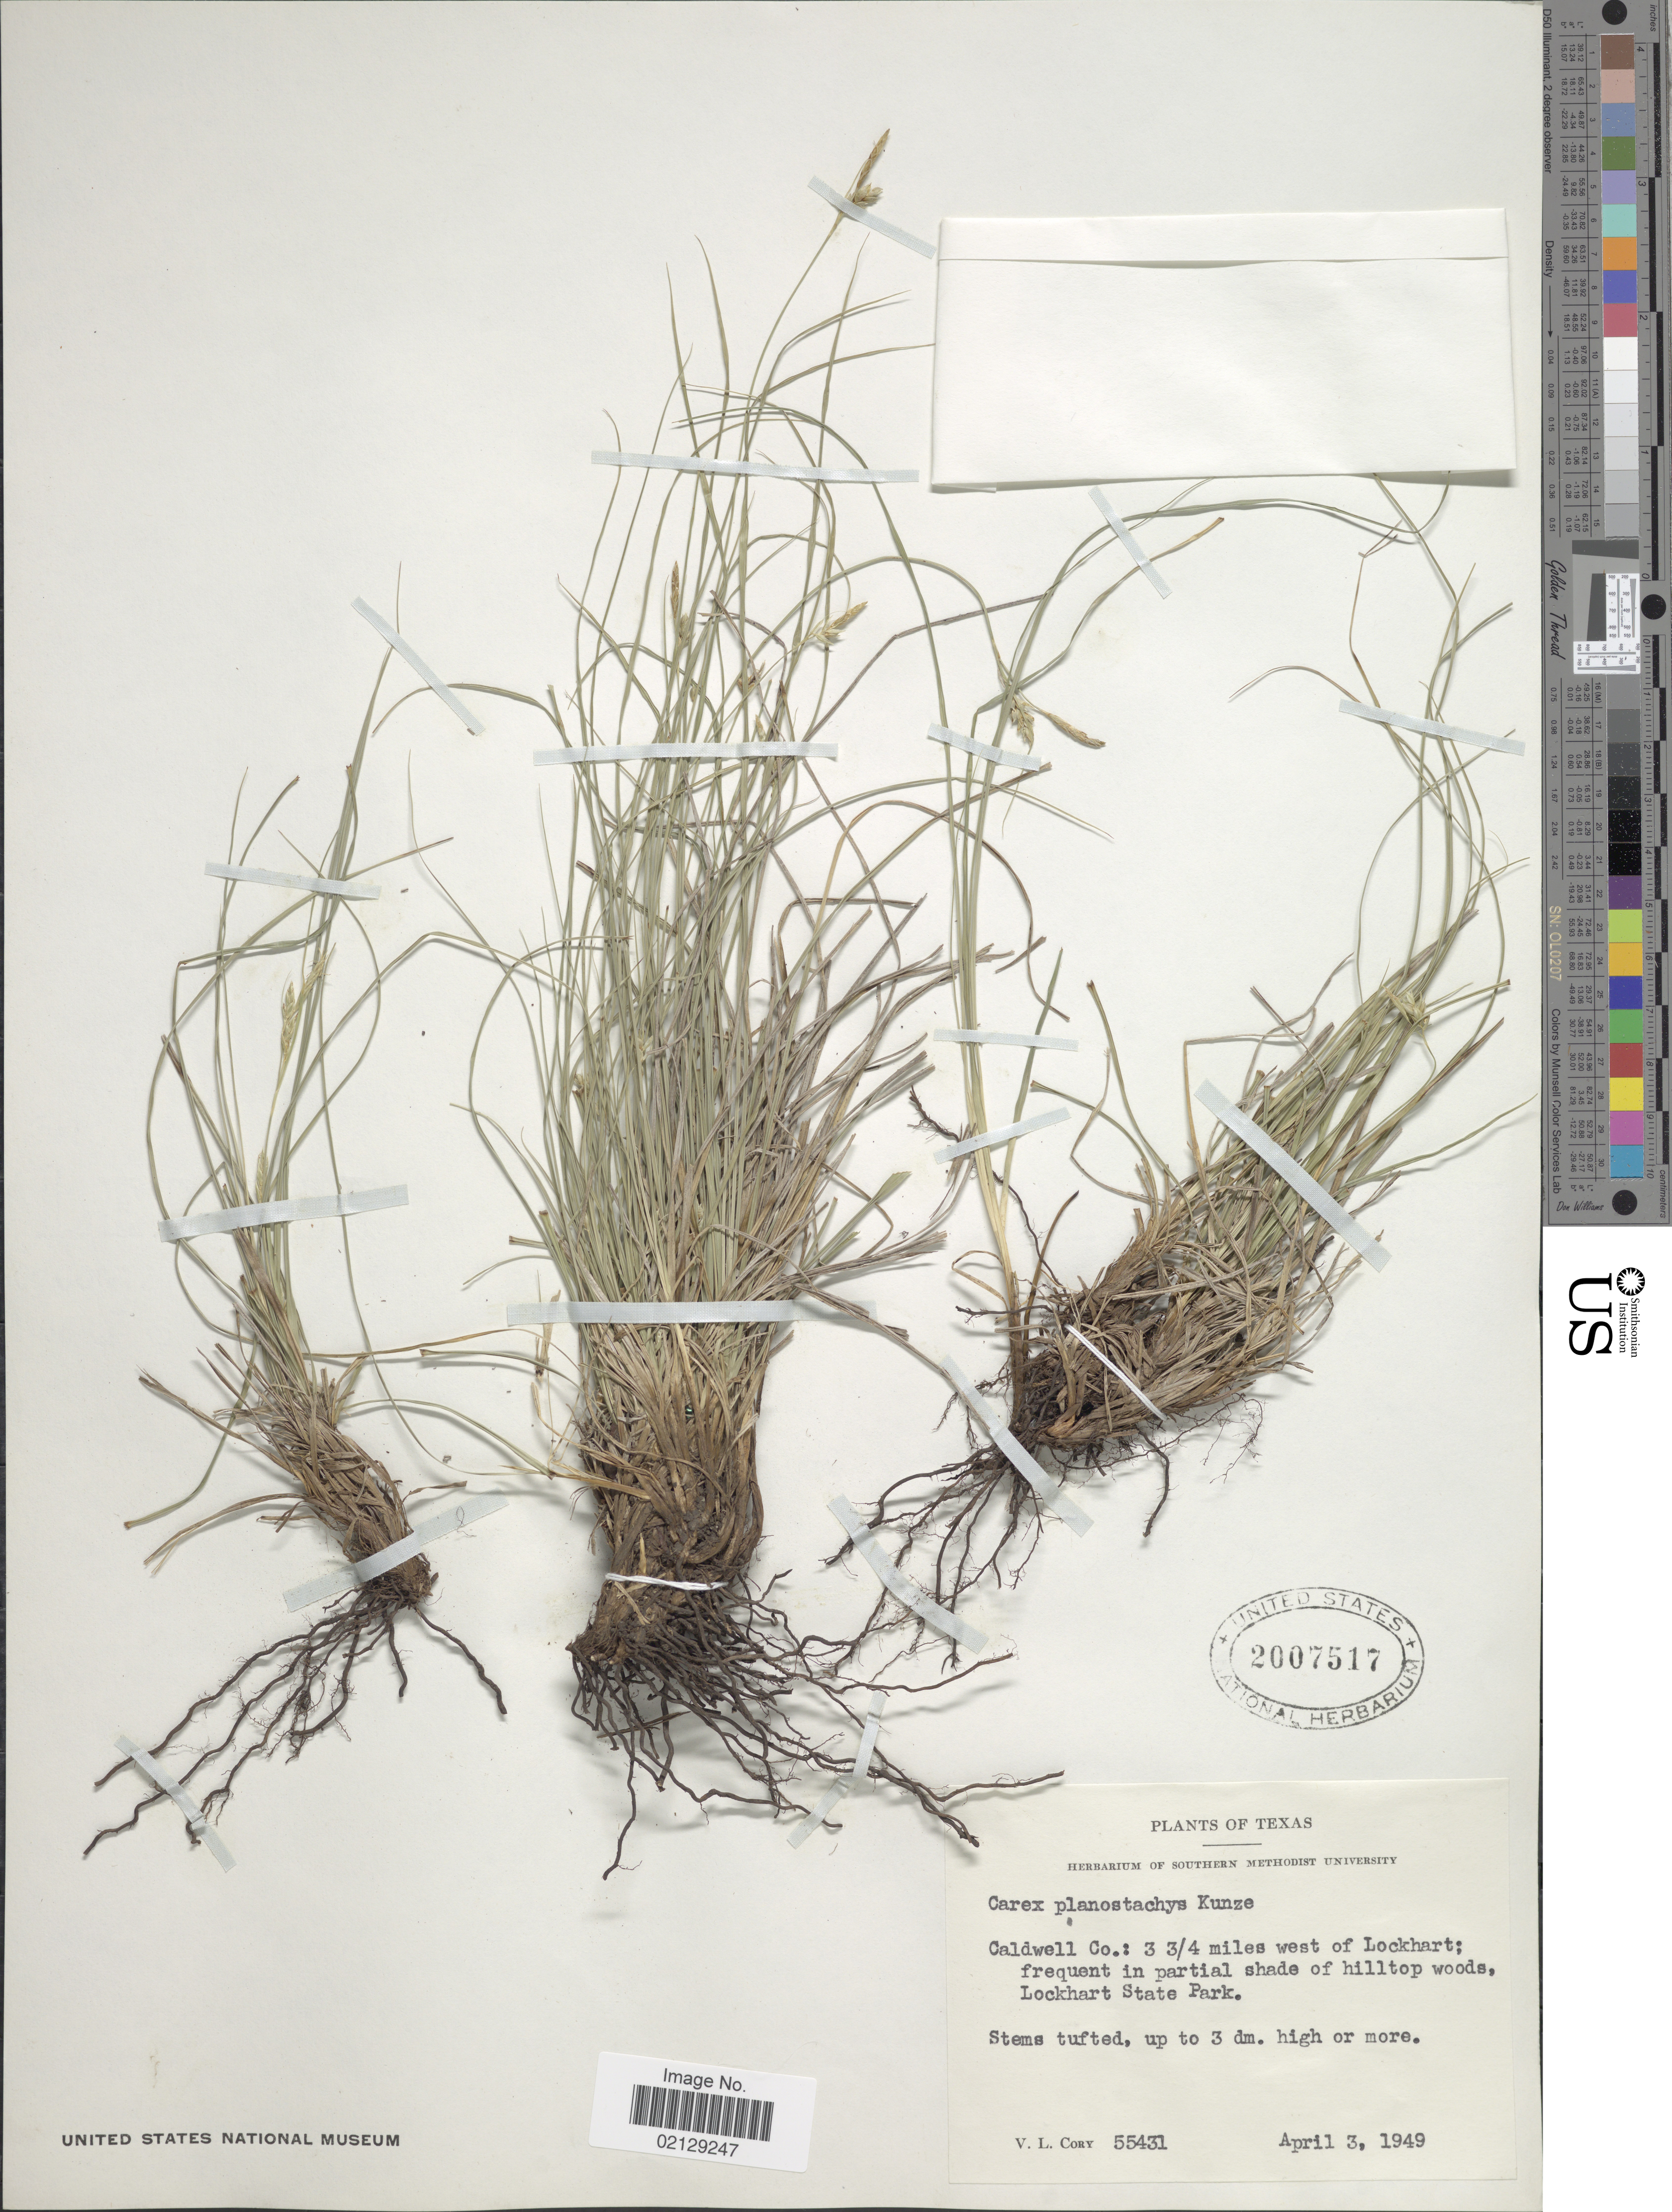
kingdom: Plantae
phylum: Tracheophyta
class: Liliopsida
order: Poales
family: Cyperaceae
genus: Carex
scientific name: Carex planostachys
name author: Kunze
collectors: V. Cory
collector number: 55431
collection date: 1949-04-03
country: United States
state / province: Texas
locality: Caldwell Co.: 3 3/4 miles west of Lockhart, frequent in partial shade of hilltop woods, Lockhart State Park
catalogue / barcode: US 2007517